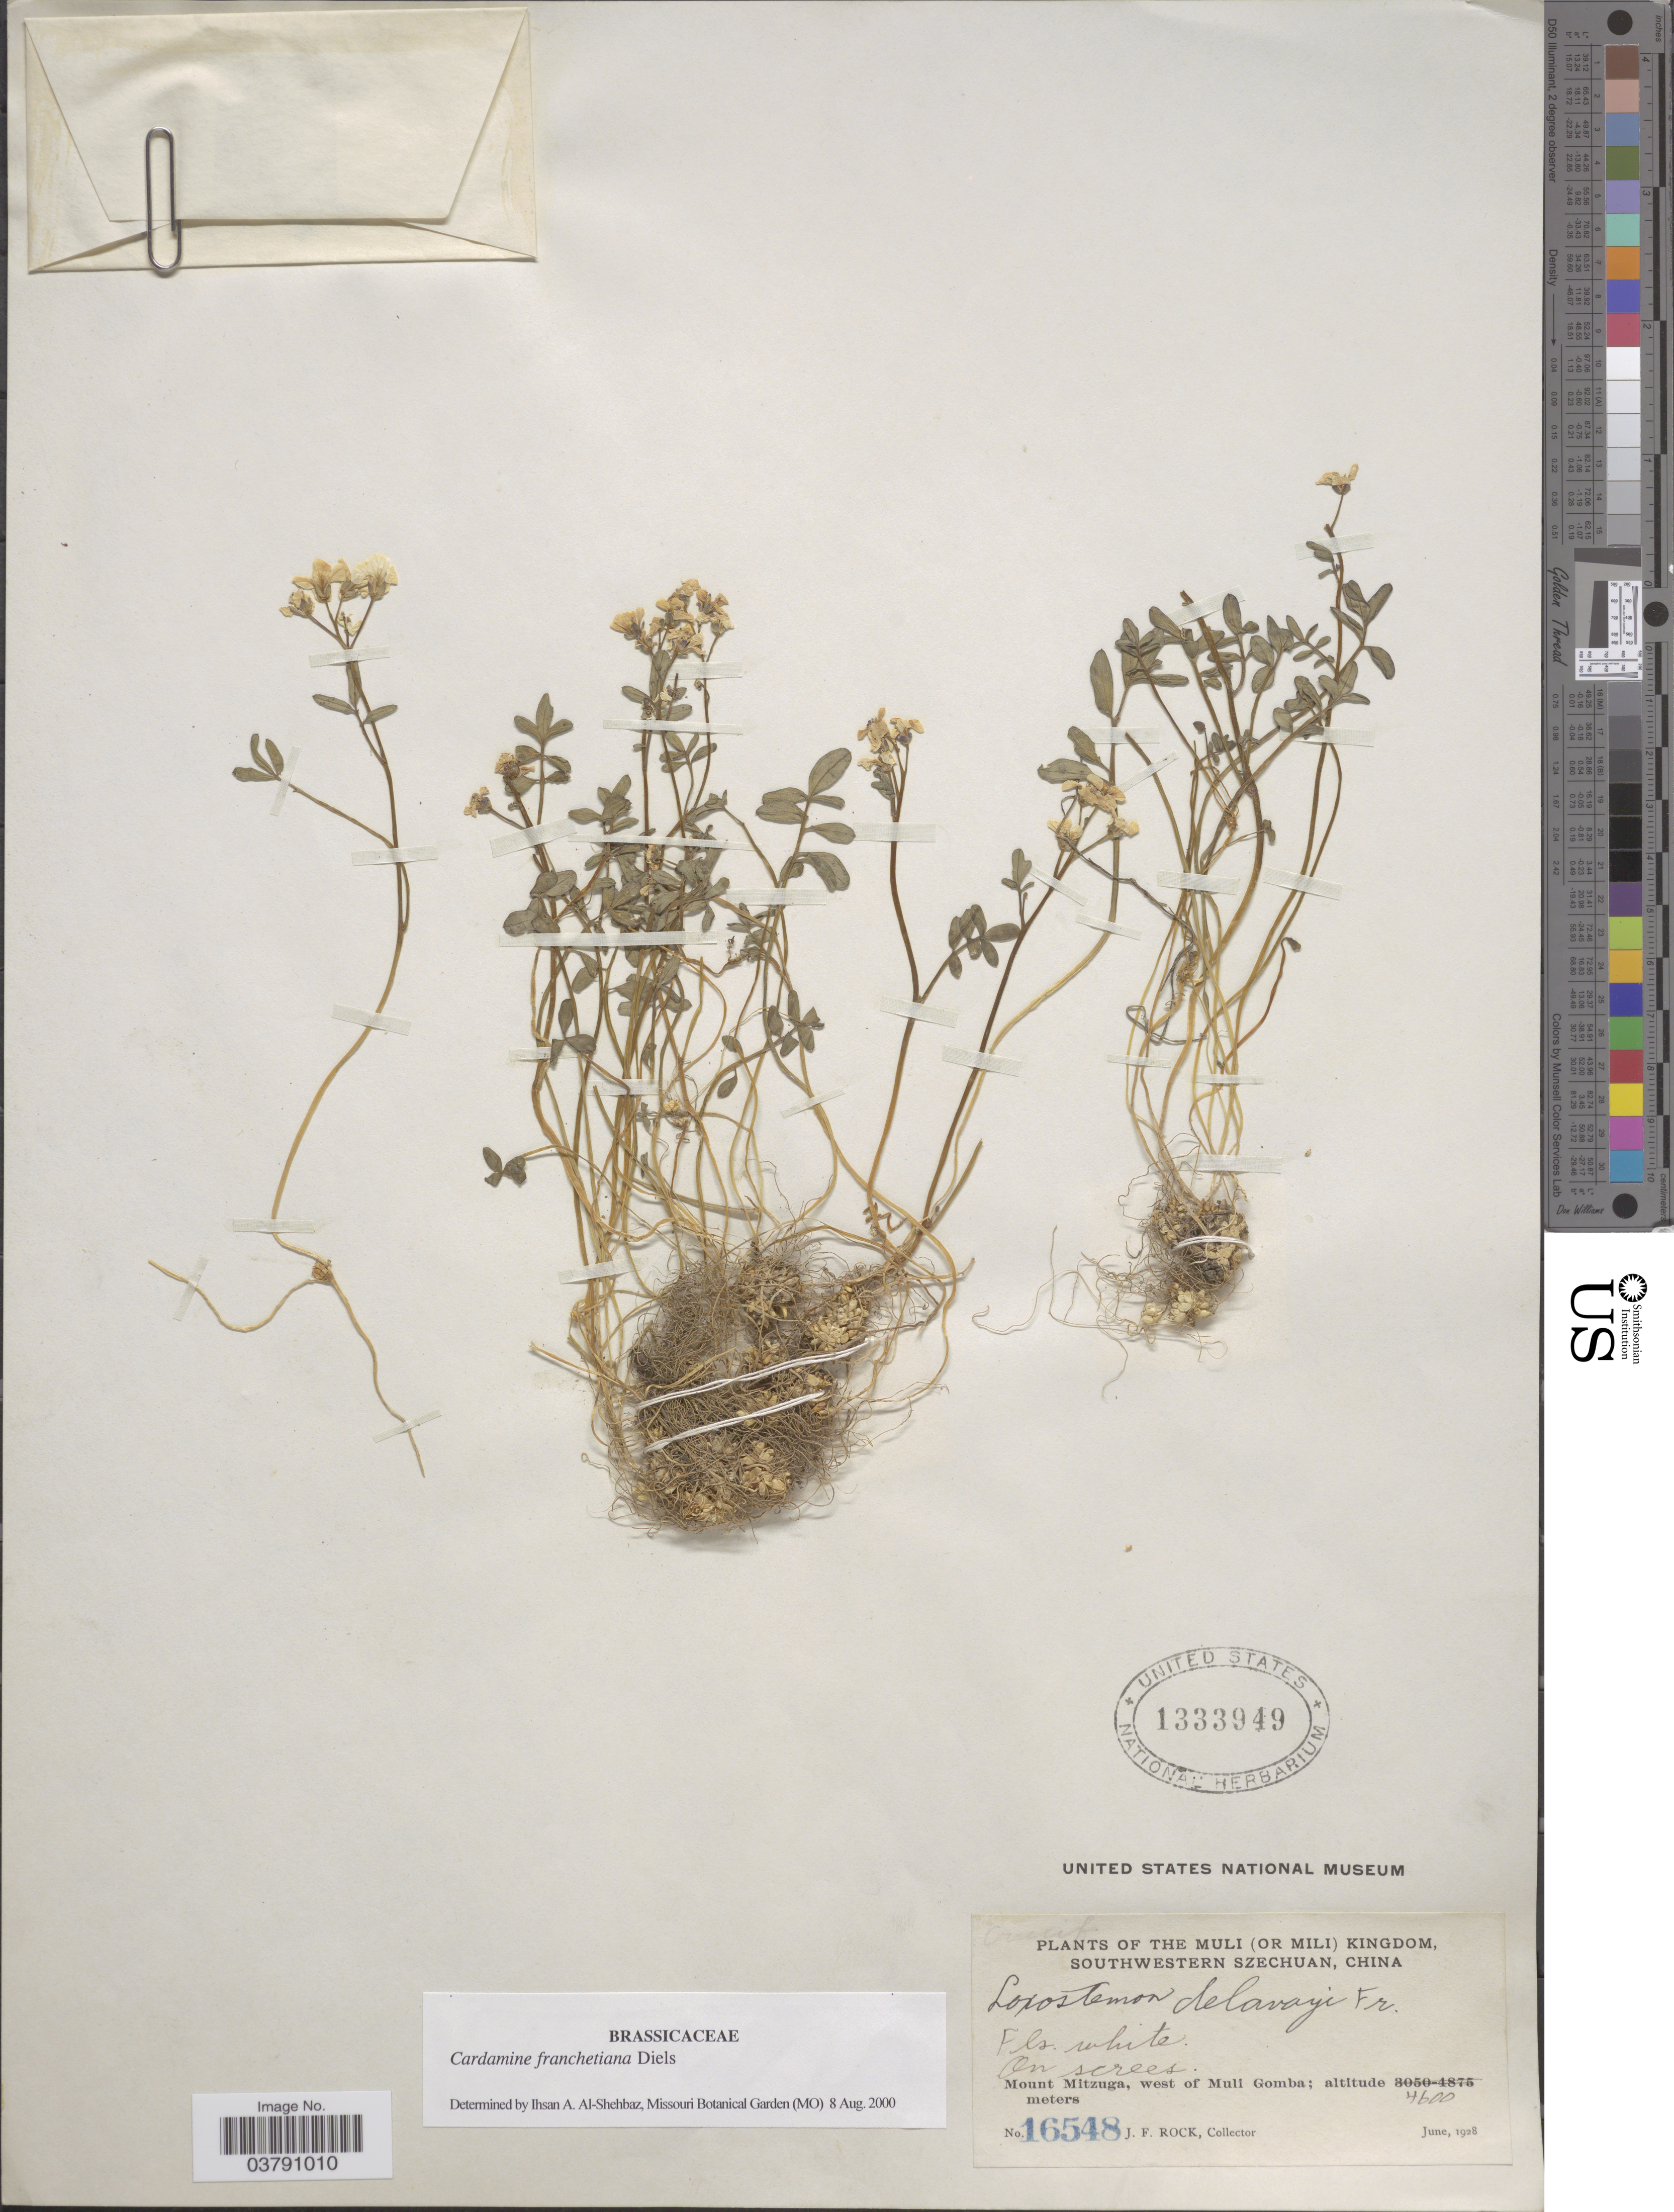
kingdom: Plantae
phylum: Tracheophyta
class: Magnoliopsida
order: Brassicales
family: Brassicaceae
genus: Cardamine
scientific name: Cardamine franchetiana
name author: Diels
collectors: J. Rock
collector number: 16548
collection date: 1928-06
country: China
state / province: Sichuan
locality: The Muli (or Mili) Kingdom, Southwestern Szechuan. Mount Mitzuga, west of Muli Gomba.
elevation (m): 4600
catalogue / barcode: US 1333949